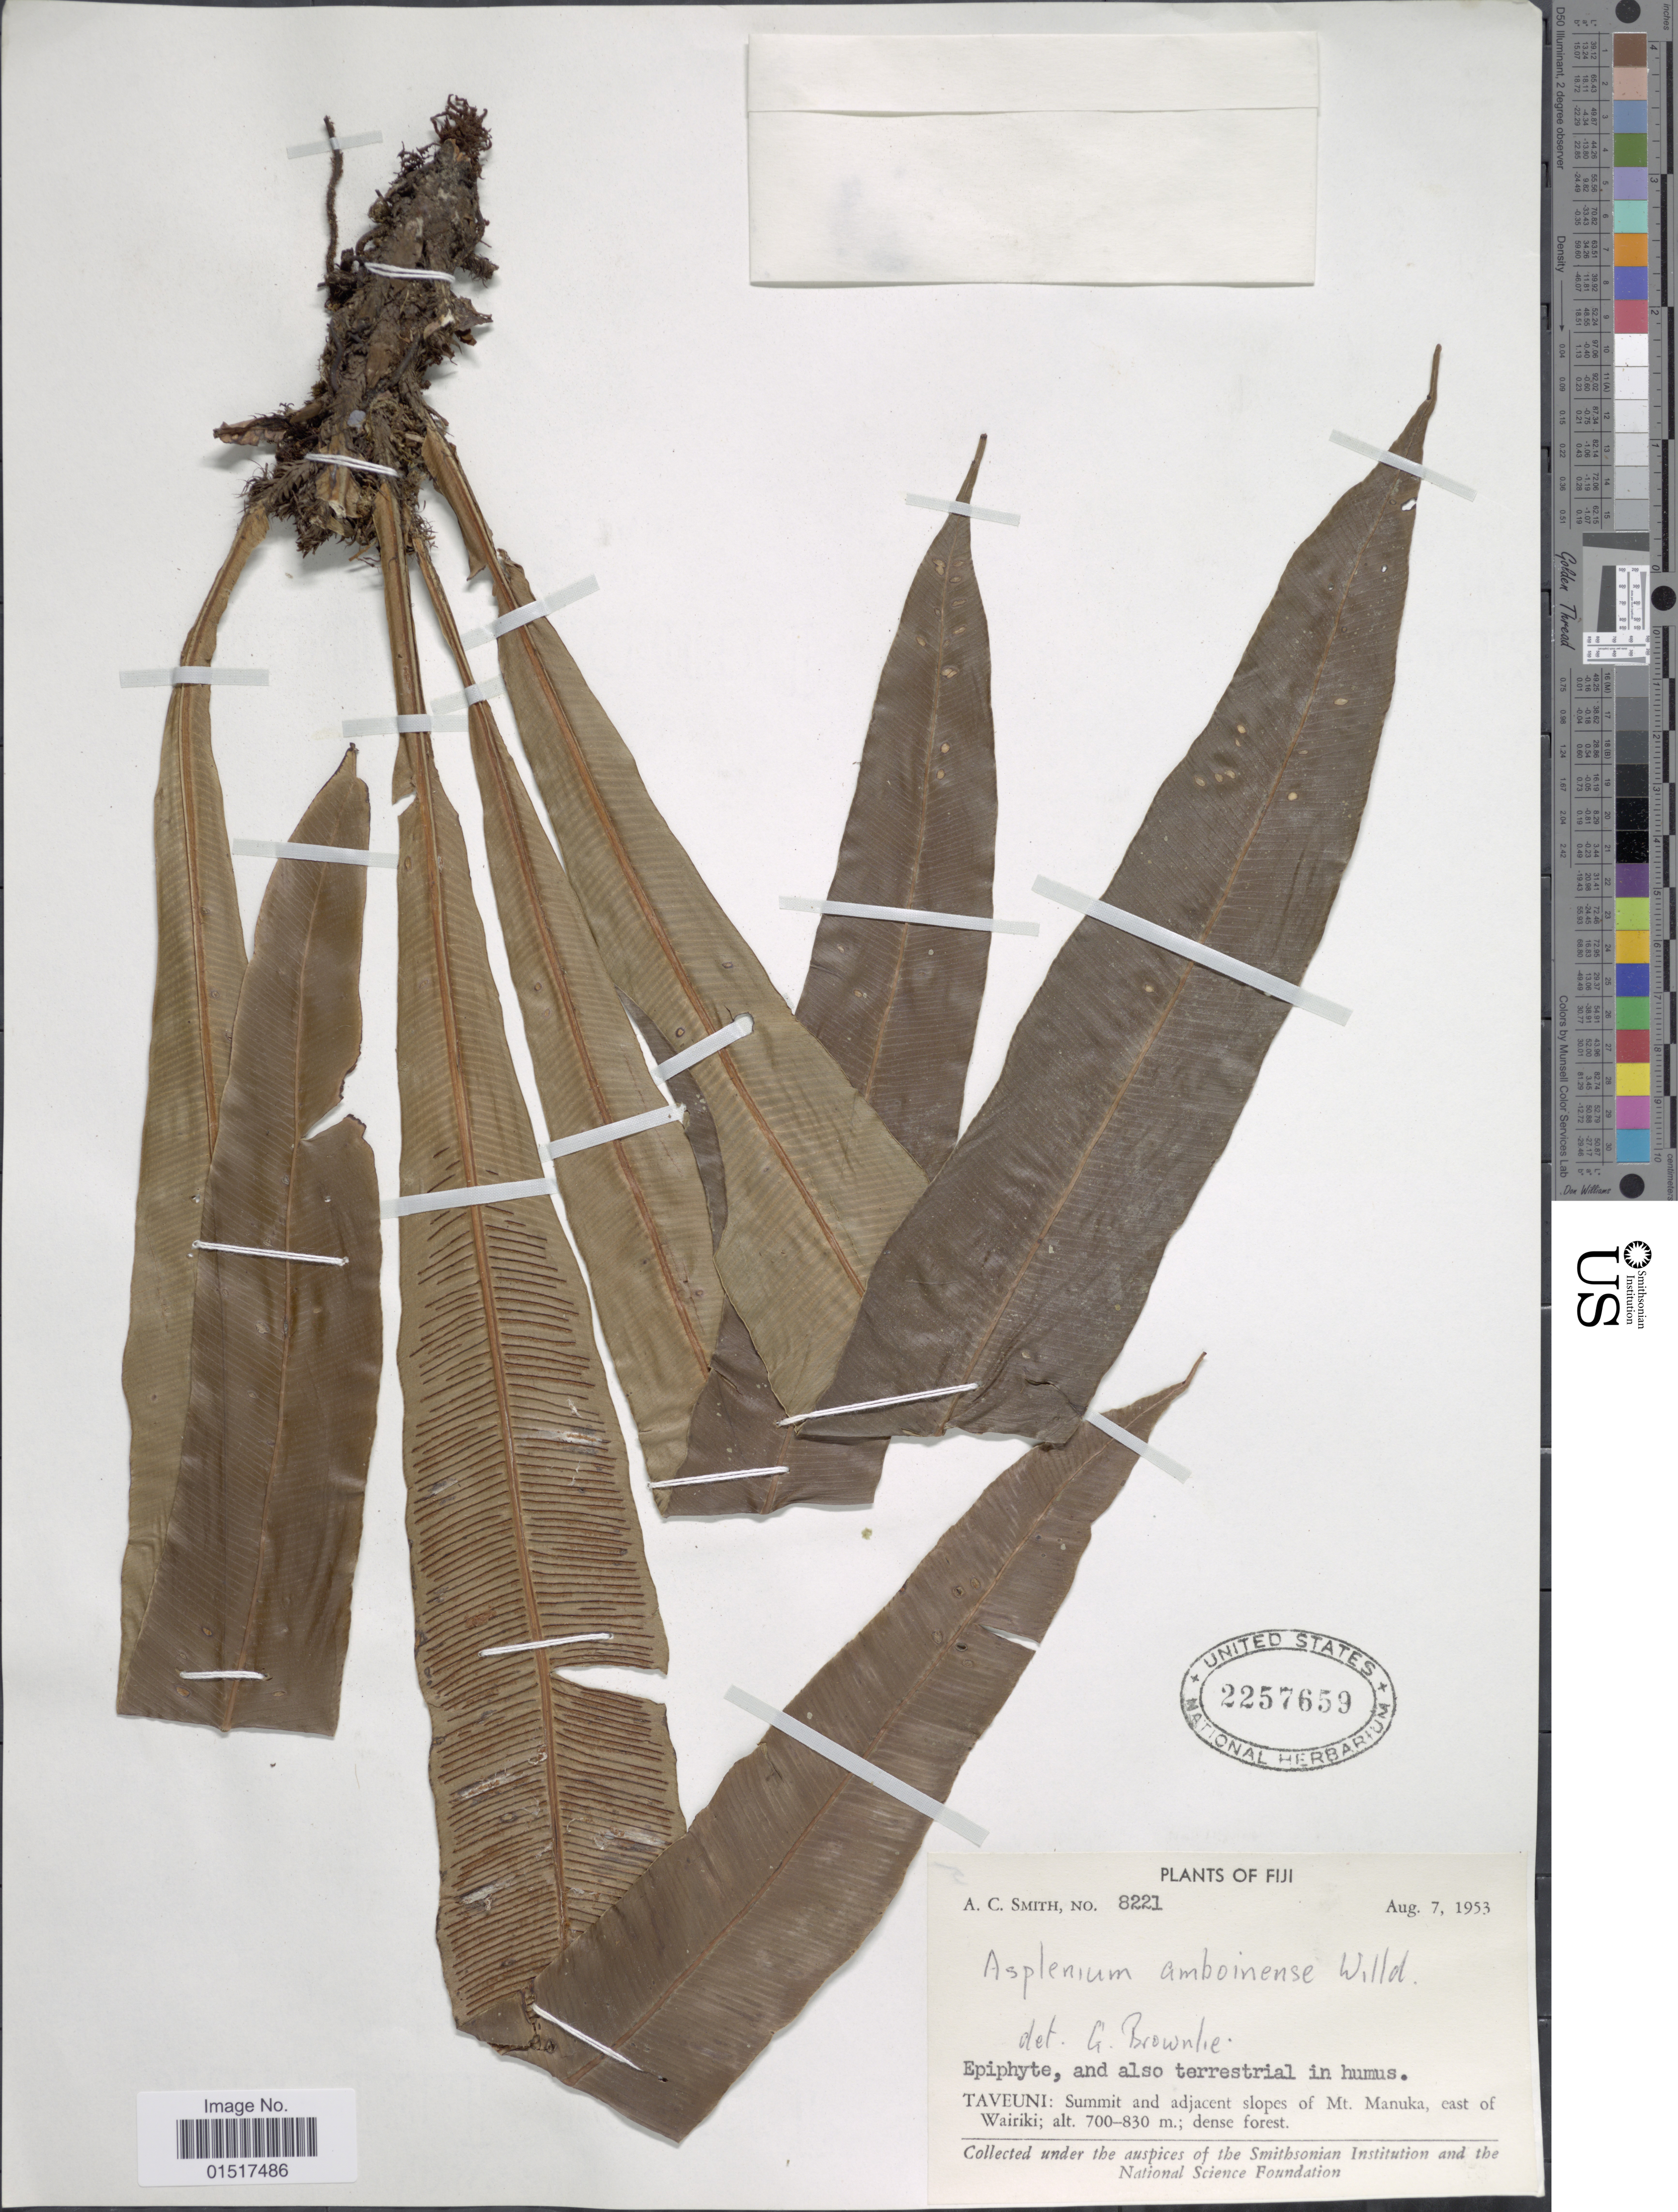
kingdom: Plantae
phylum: Tracheophyta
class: Polypodiopsida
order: Polypodiales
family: Aspleniaceae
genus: Asplenium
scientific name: Asplenium amboinense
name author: Willd.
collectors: A. C. Smith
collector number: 8221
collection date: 1953-08-07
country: Fiji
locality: Taveuni: Summit and adjacent slopes of Mt. Manuka, east of Wairiki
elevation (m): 700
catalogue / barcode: US 2257659